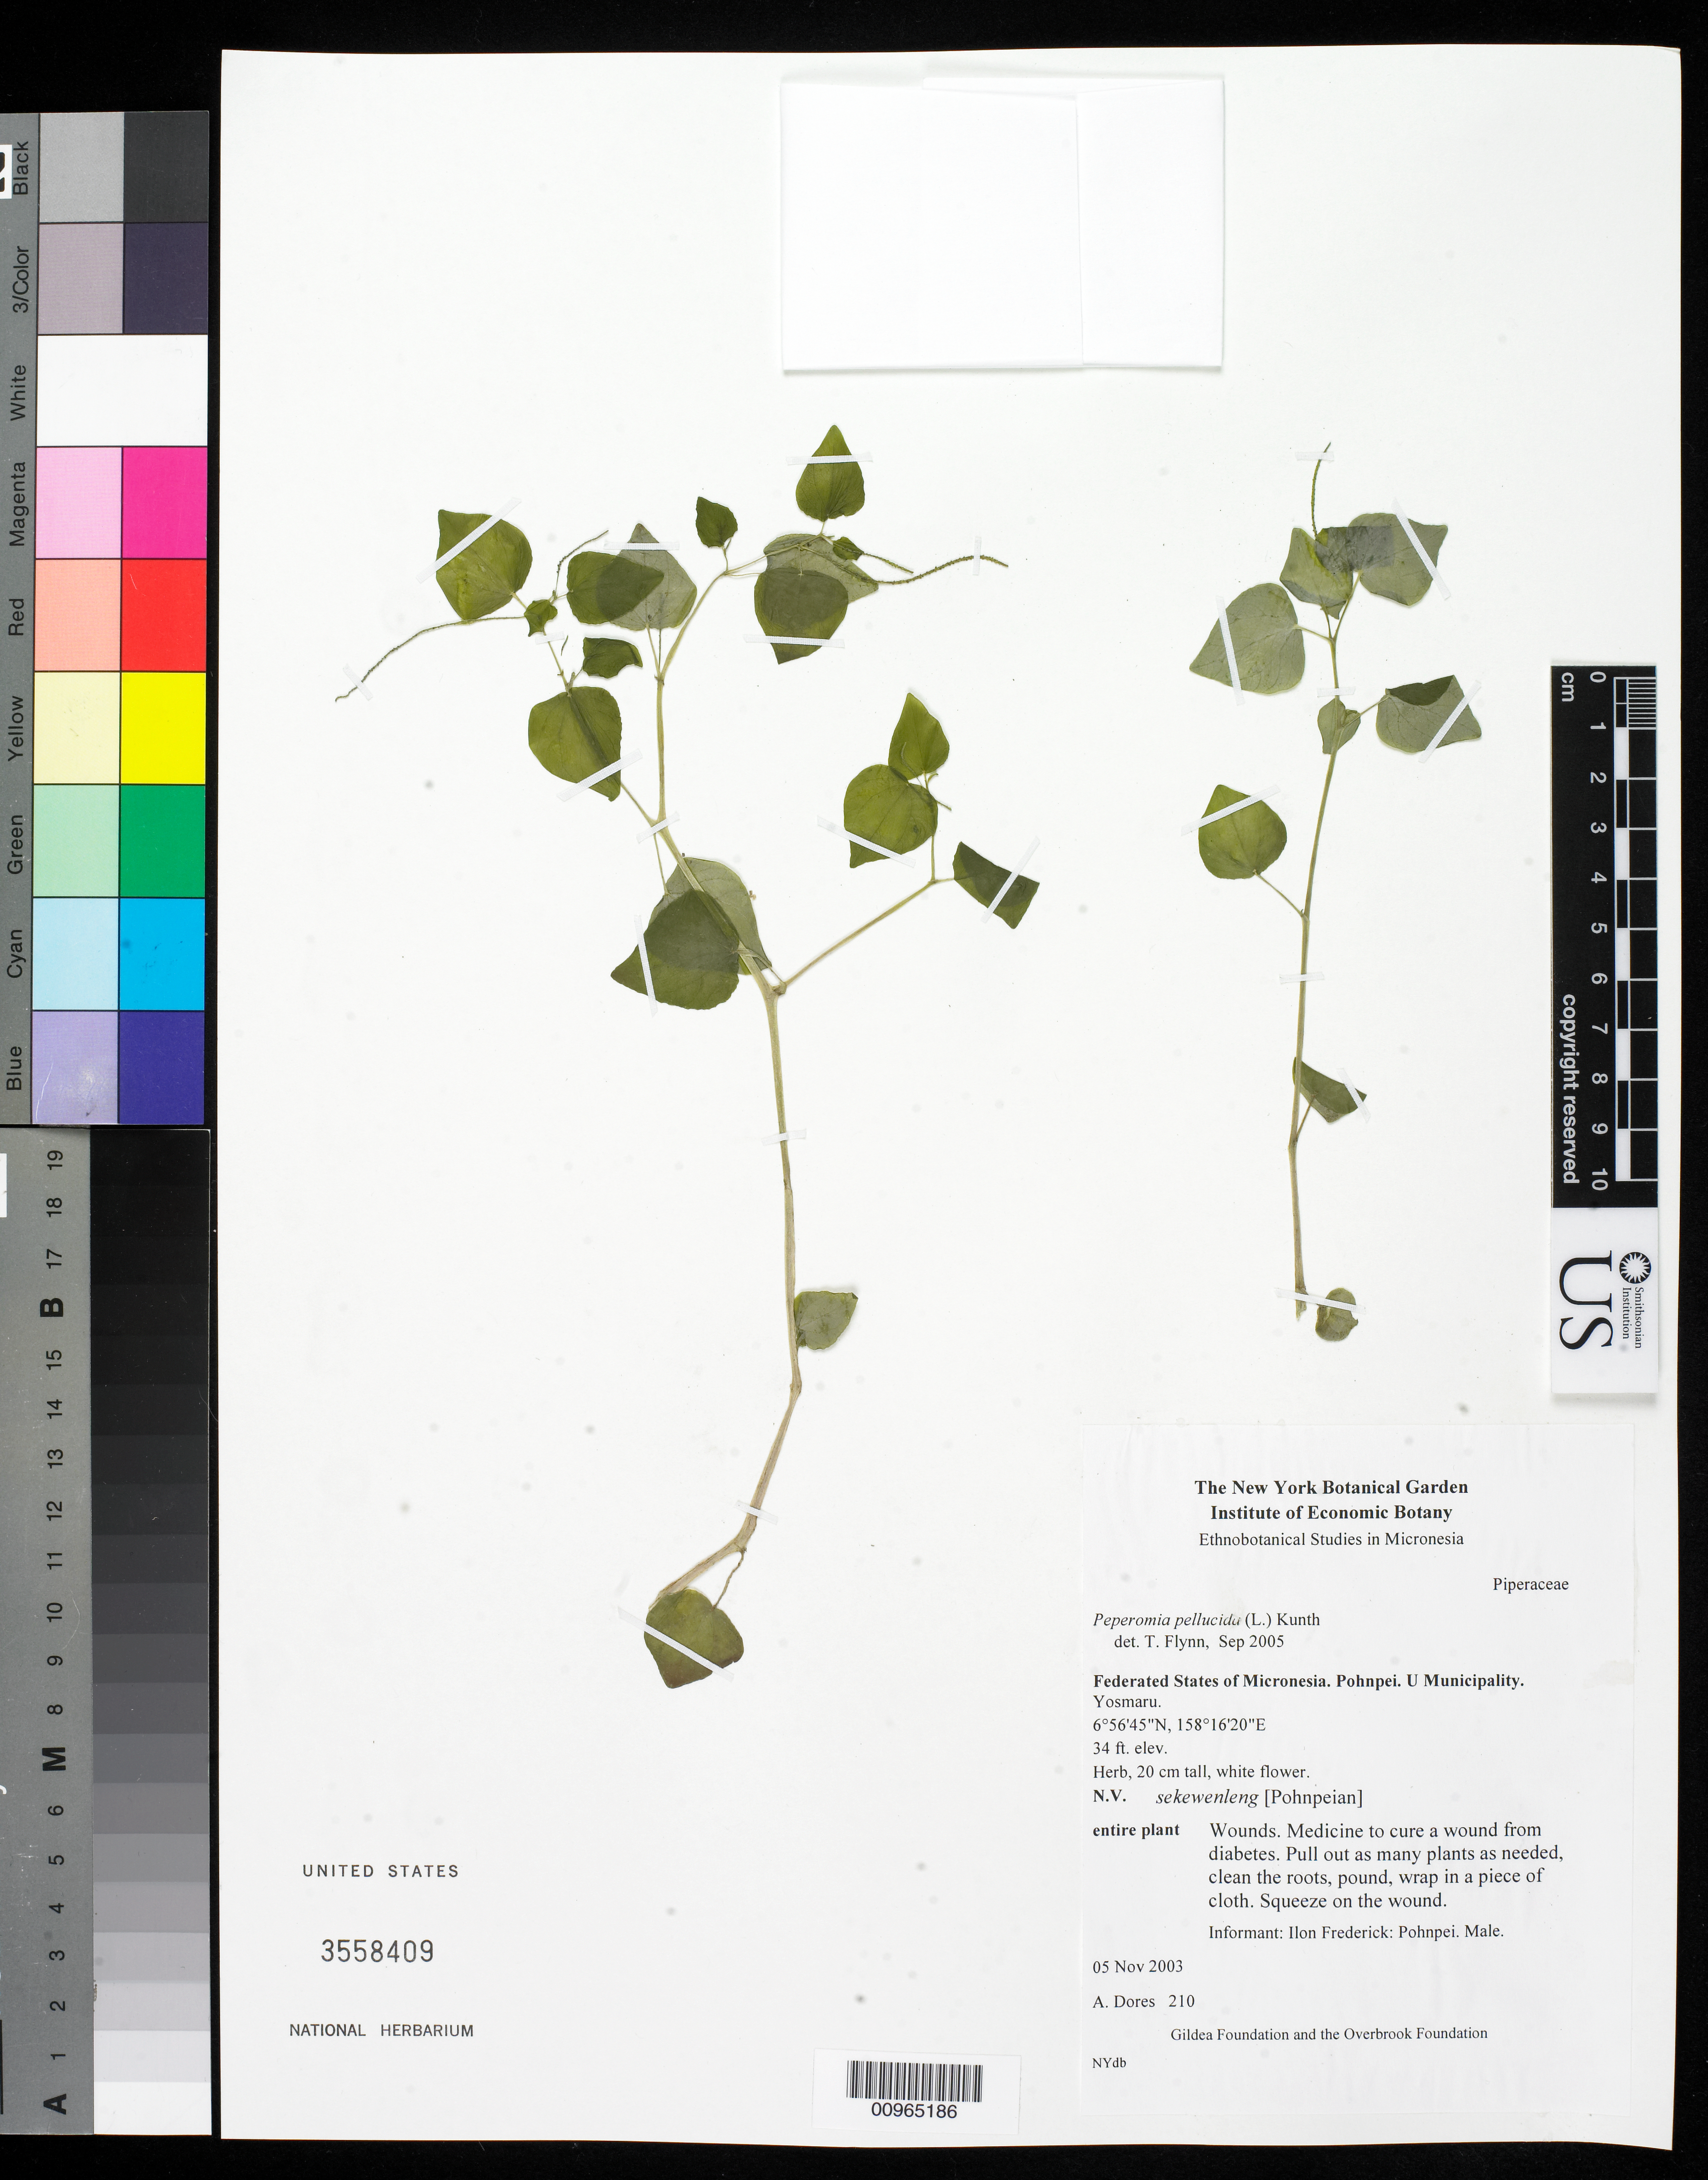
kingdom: Plantae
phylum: Tracheophyta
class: Magnoliopsida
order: Piperales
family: Piperaceae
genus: Peperomia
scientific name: Peperomia pellucida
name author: (L.) Kunth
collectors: A. Dores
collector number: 210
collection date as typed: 05 Nov 2003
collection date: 2003-11-05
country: Micronesia, Federated States of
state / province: Pohnpei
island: Pohnpei [Ponape]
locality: Yosmaru, U Muncipality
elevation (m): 10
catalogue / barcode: US 3558409